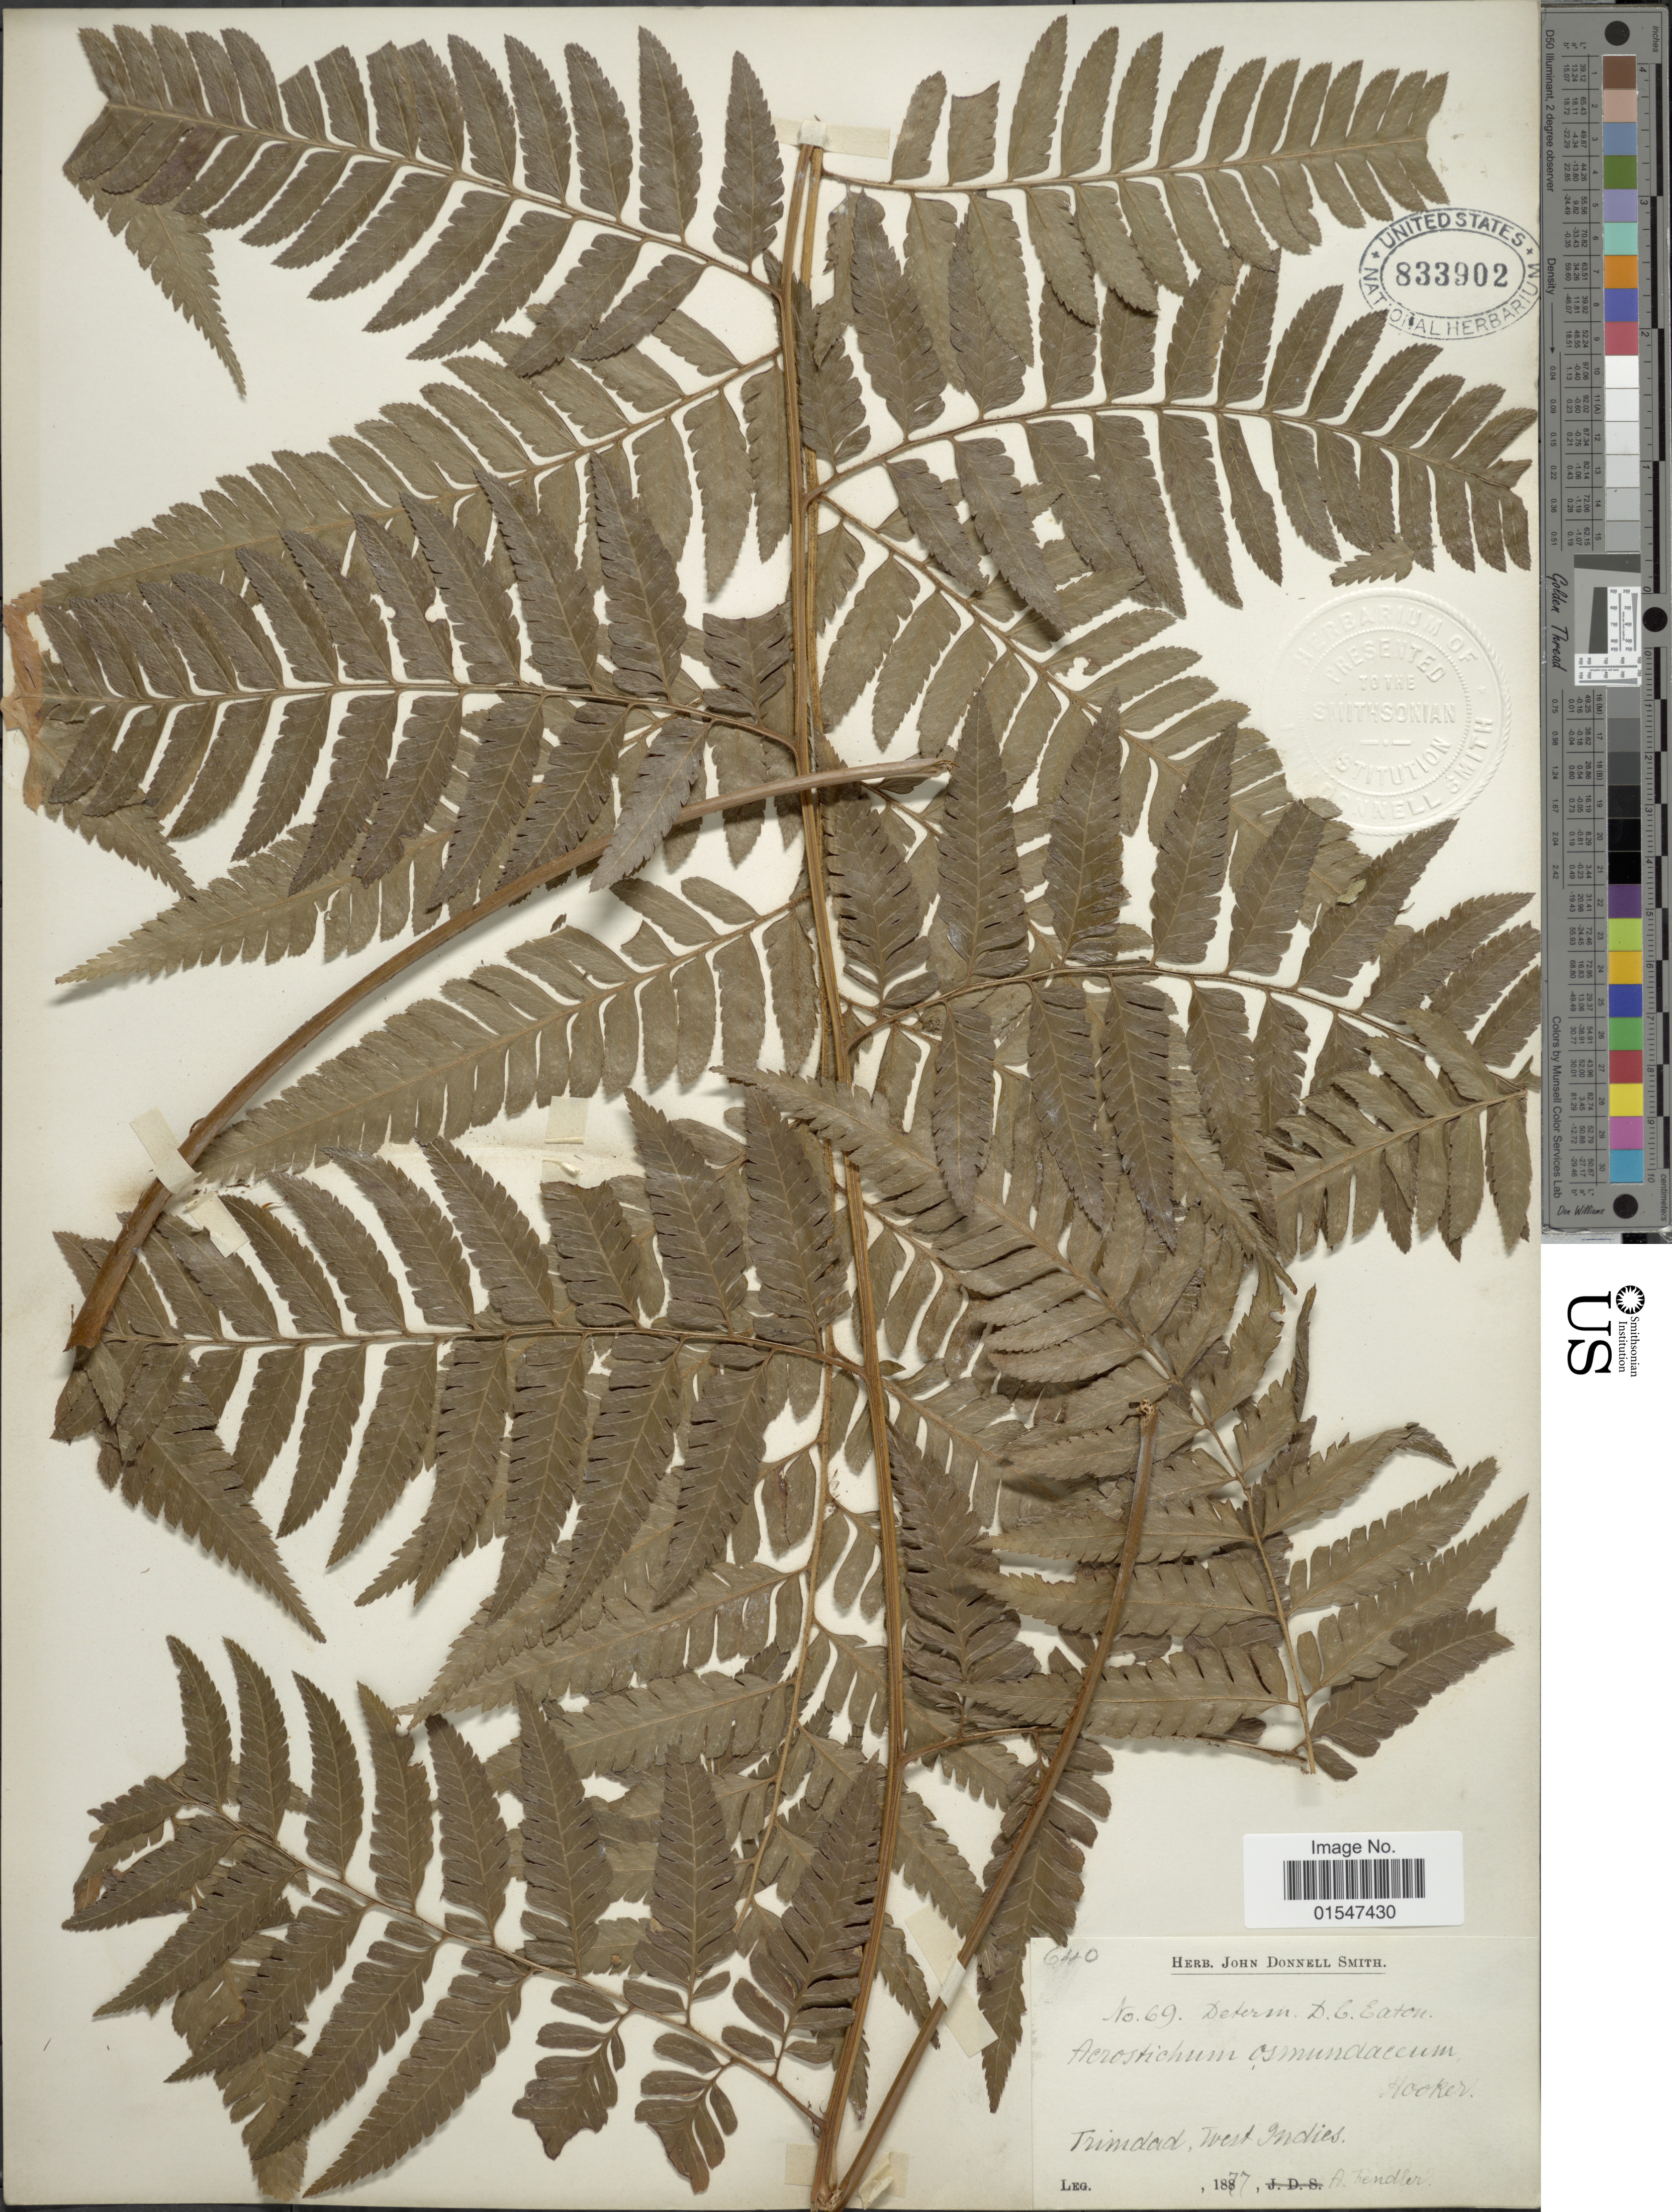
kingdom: Plantae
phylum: Tracheophyta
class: Polypodiopsida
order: Polypodiales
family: Dryopteridaceae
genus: Polybotrya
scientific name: Polybotrya osmundacea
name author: Humb. & Bonpl. ex Willd.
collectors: A. Fendler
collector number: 640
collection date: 1877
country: Trinidad and Tobago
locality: Trinidad, West Indies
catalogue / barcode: US 833902